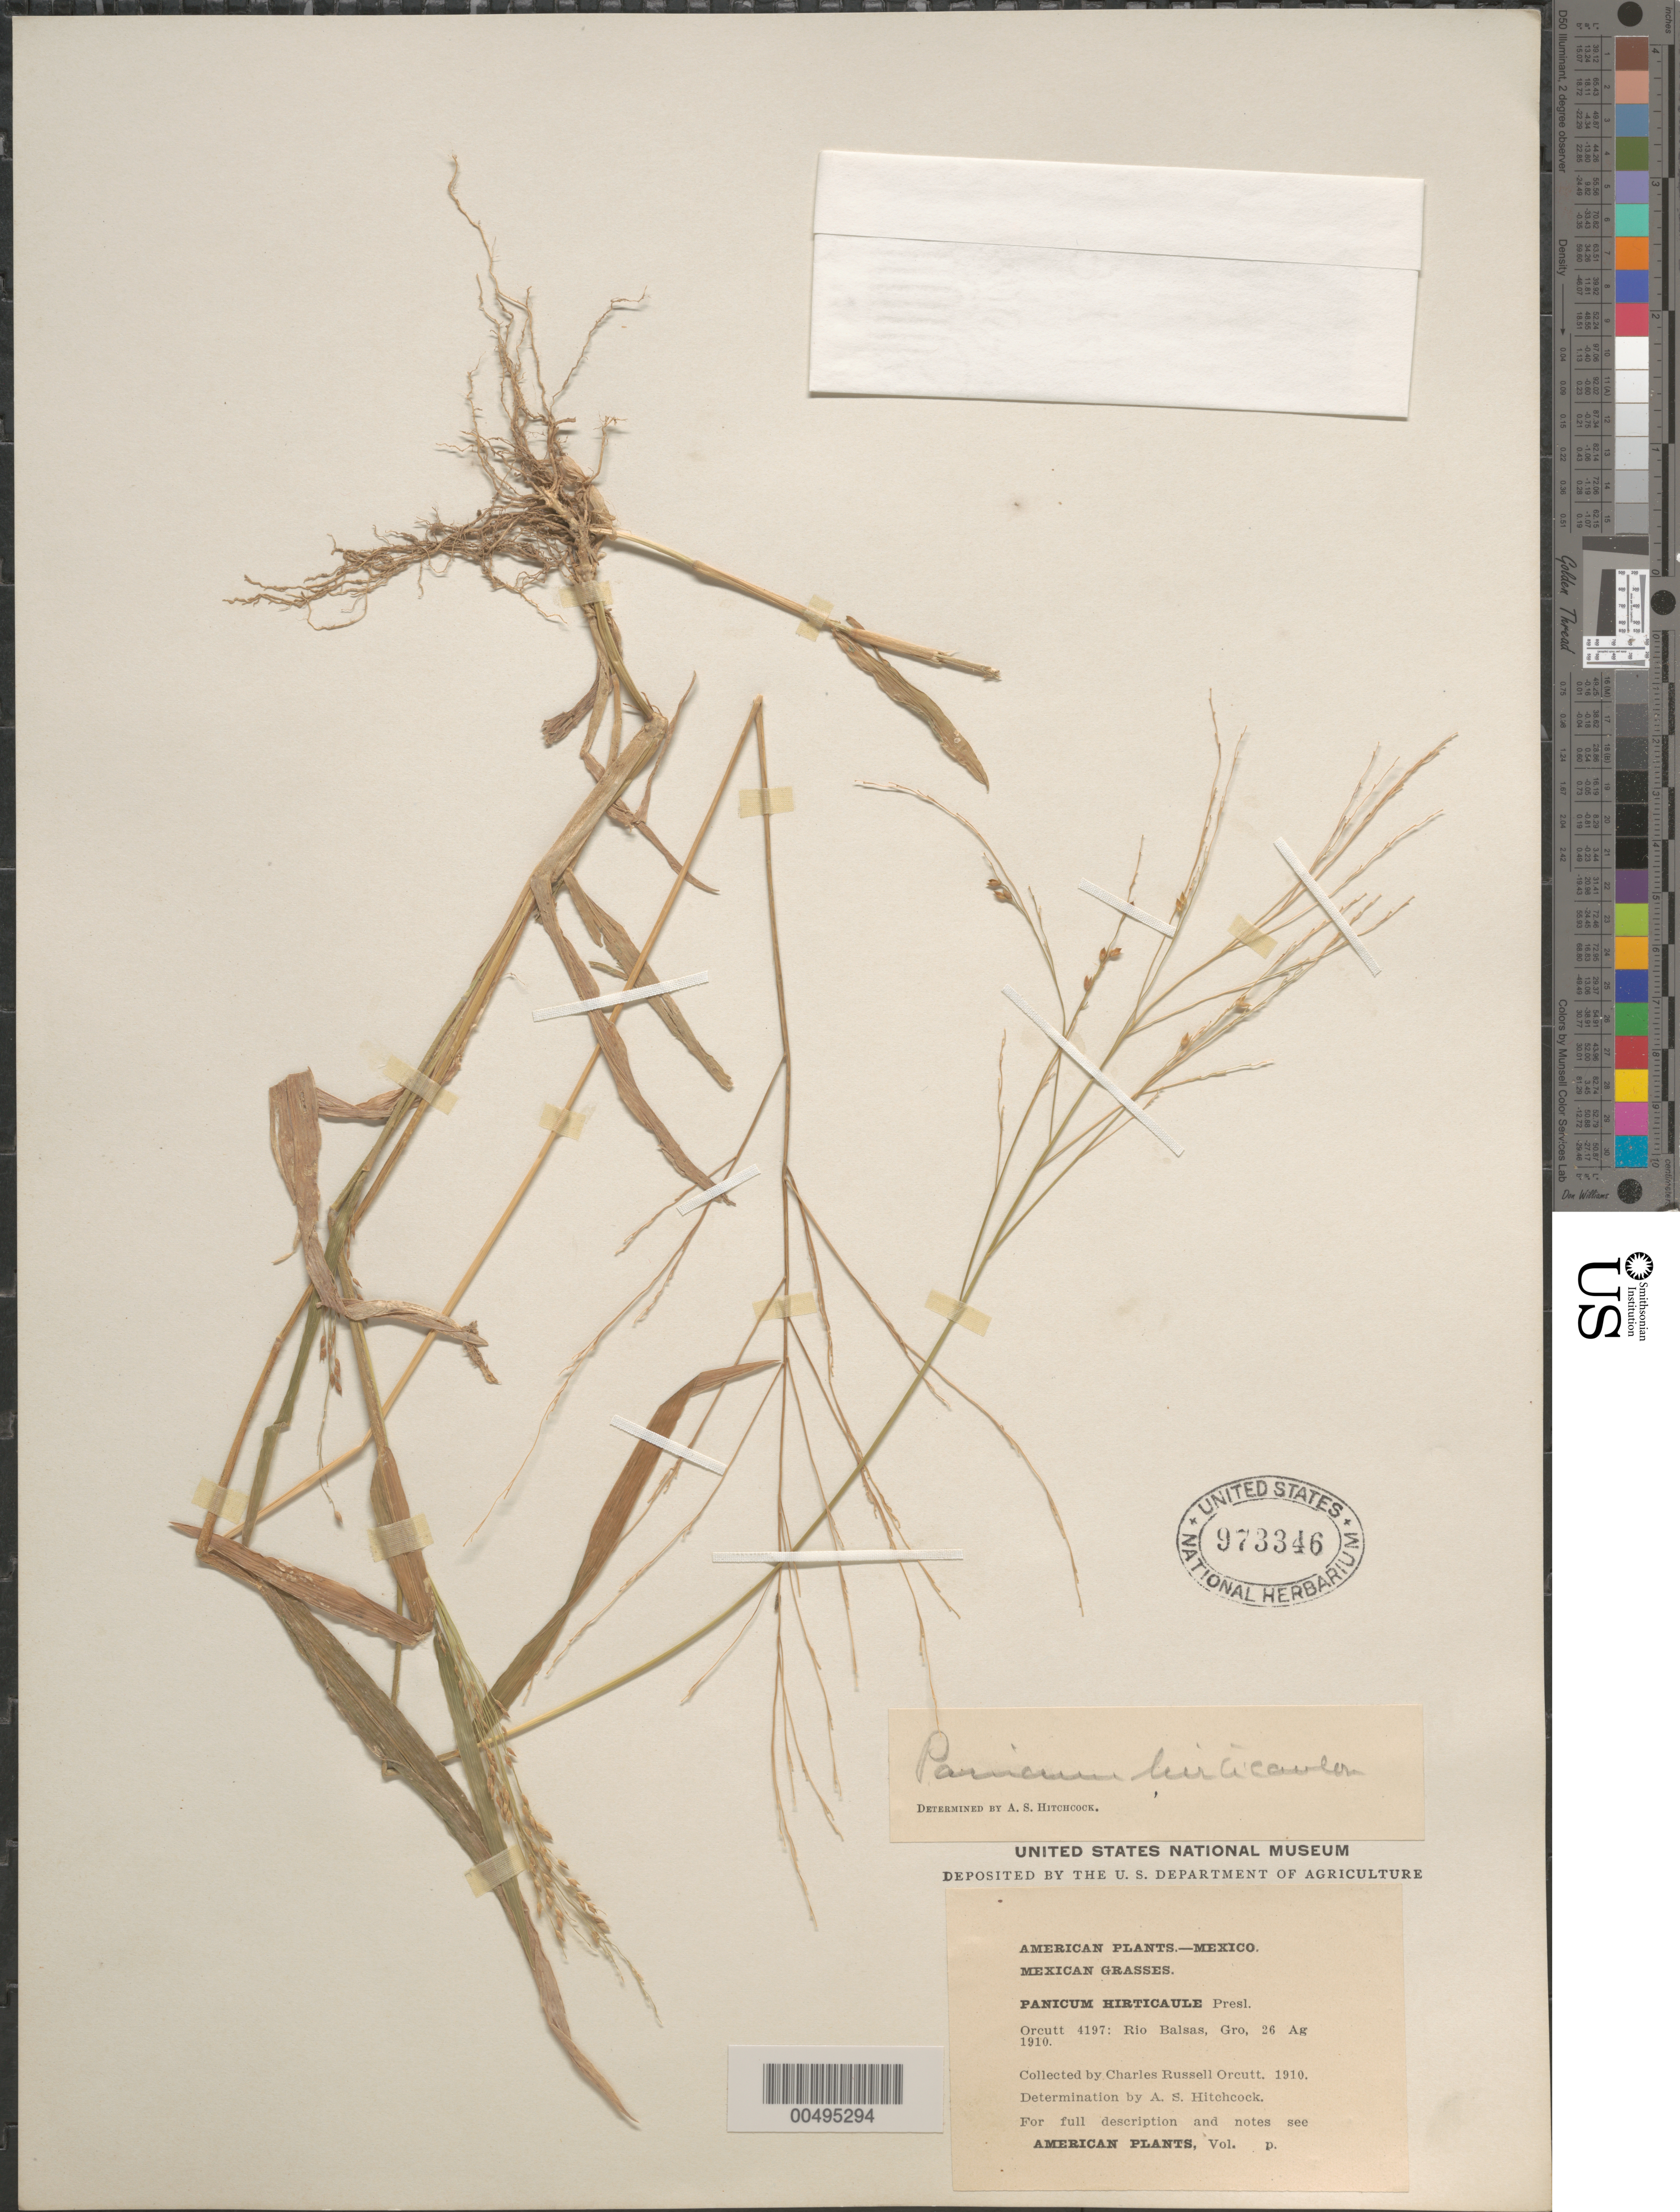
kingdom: Plantae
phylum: Tracheophyta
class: Liliopsida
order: Poales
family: Poaceae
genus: Panicum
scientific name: Panicum hirticaule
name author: J. Presl in C. Presl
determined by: Hitchcock, Albert S.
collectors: C. R. Orcutt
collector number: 4197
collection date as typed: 26 Aug 1910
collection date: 1910-08-26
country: Mexico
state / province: Guerrero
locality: Rio Balsas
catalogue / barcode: US 973346